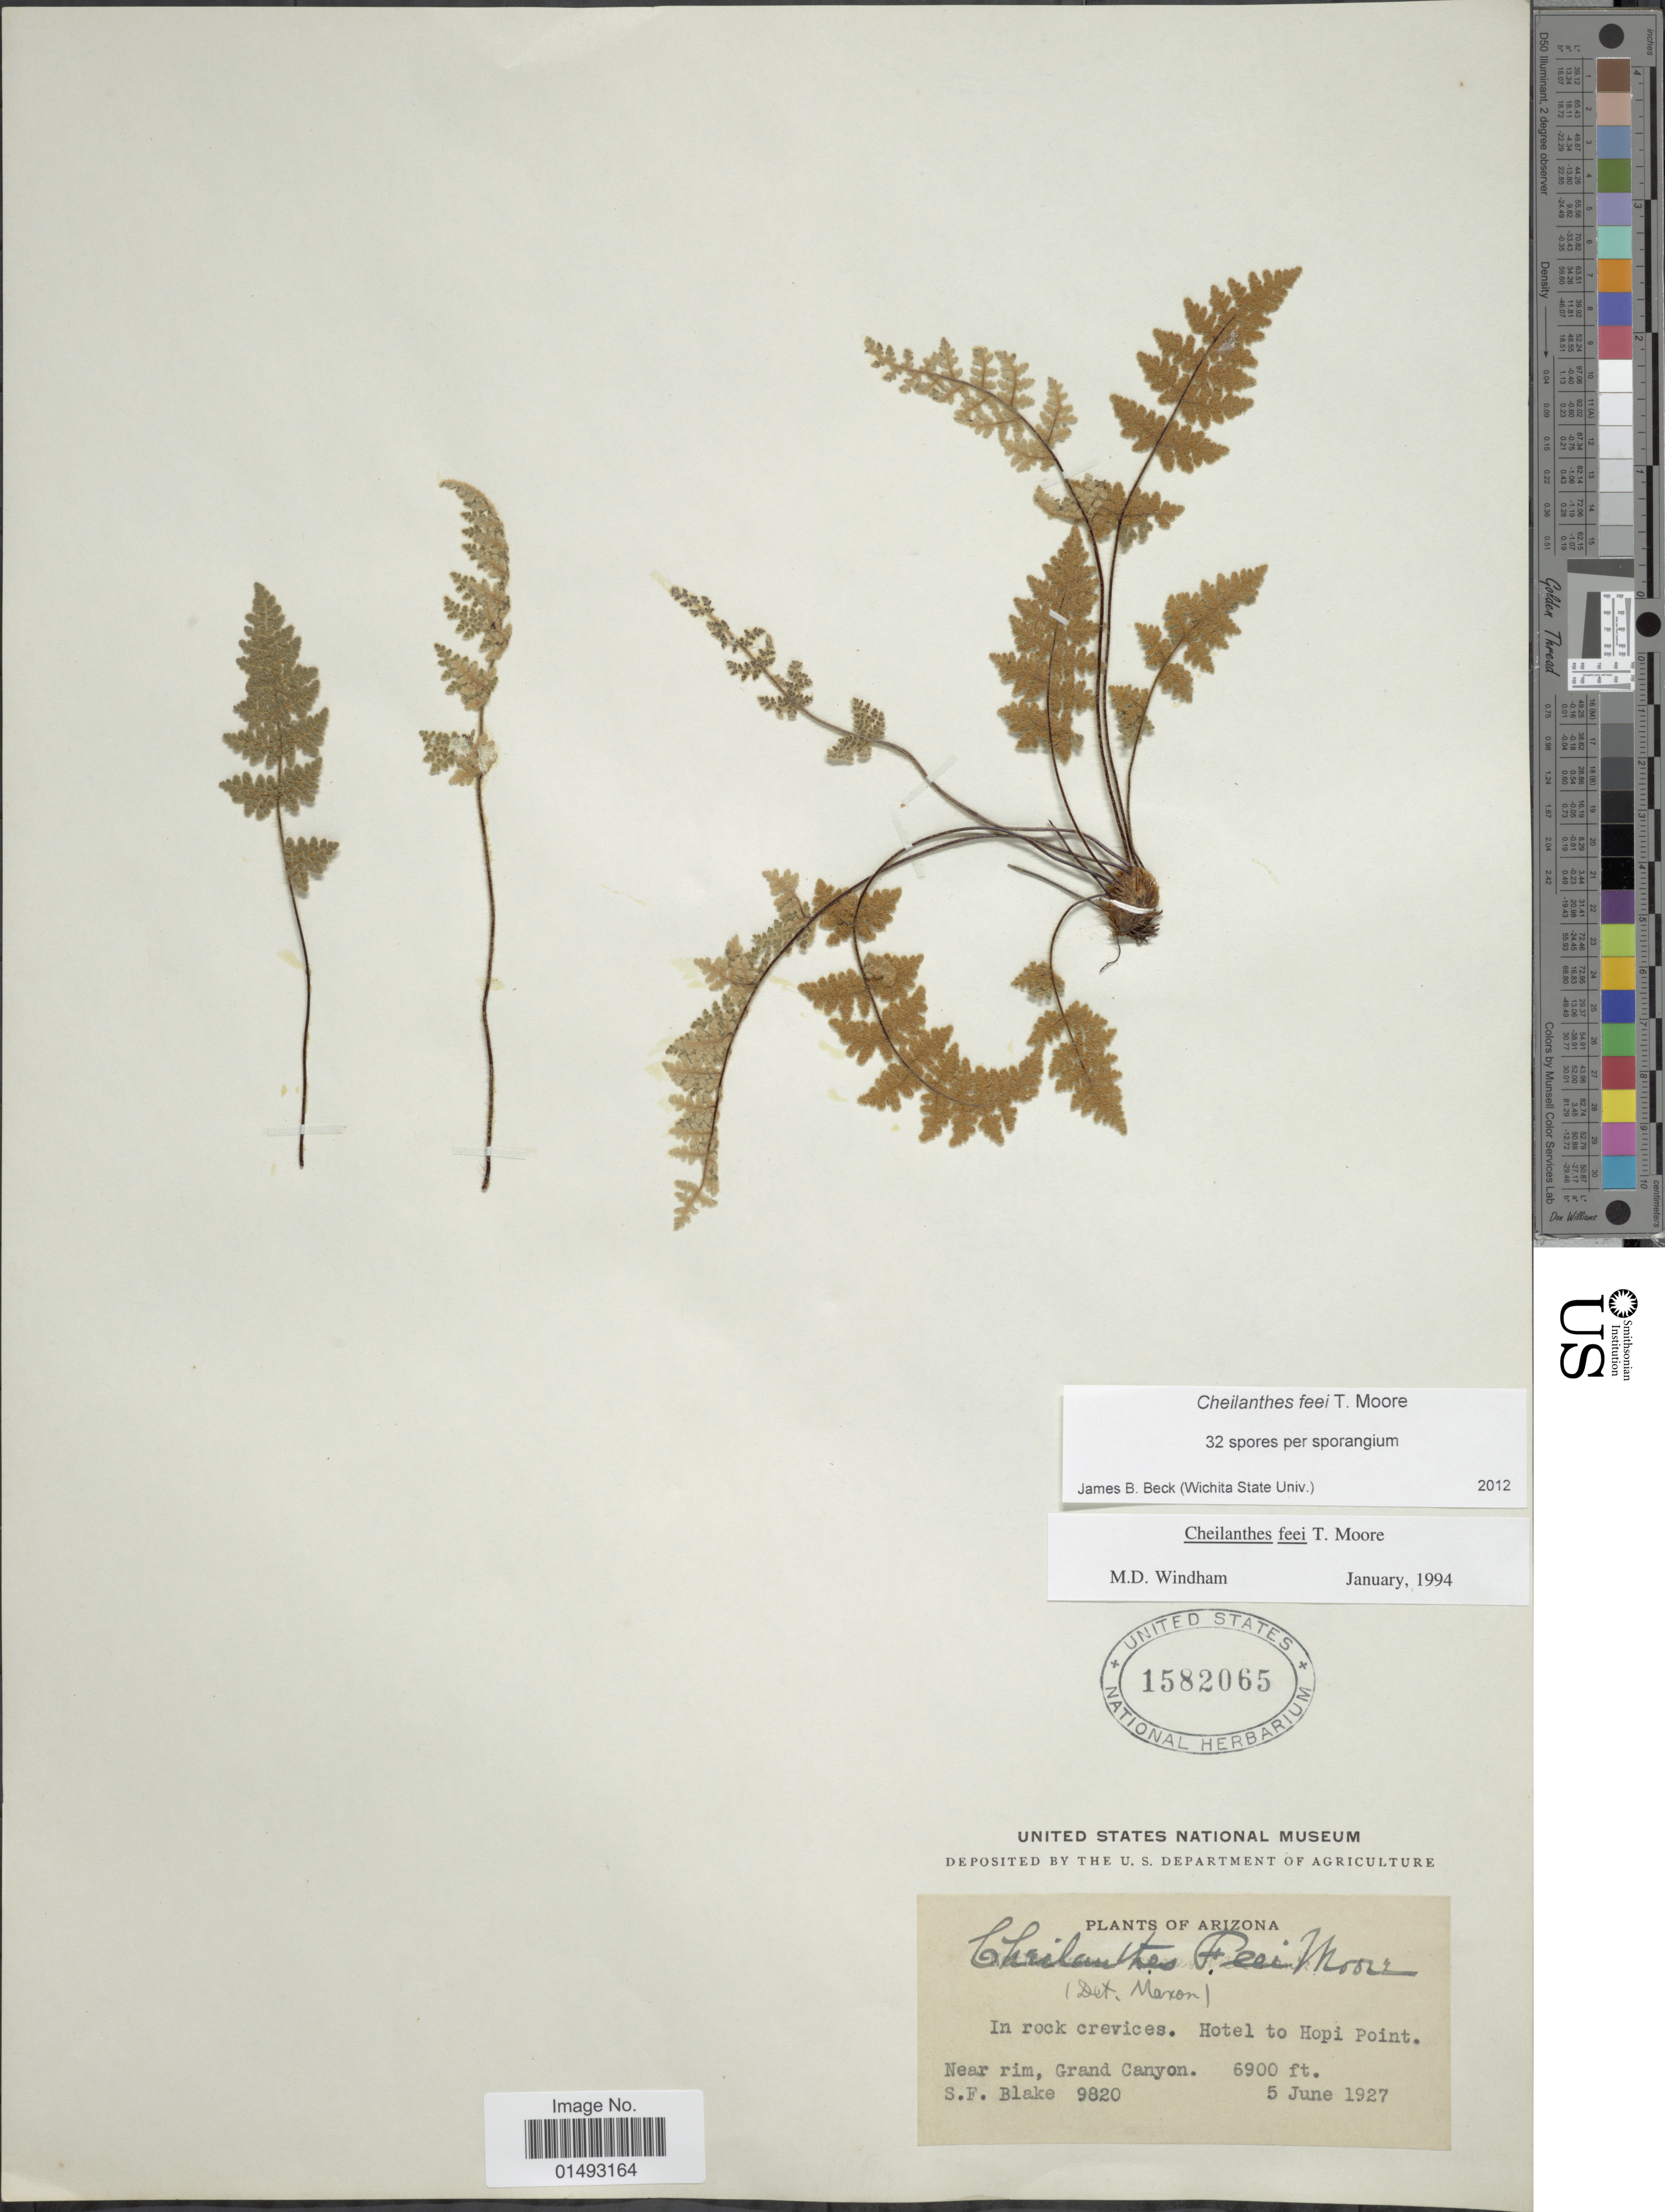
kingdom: Plantae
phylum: Tracheophyta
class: Polypodiopsida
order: Polypodiales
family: Pteridaceae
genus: Myriopteris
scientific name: Myriopteris gracilis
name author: Fée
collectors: S. Blake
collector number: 9820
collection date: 1927-06-05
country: United States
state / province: Arizona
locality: Hotel to Hopi Point. Near rim, Grand Canyon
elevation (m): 2103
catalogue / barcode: US 1582065